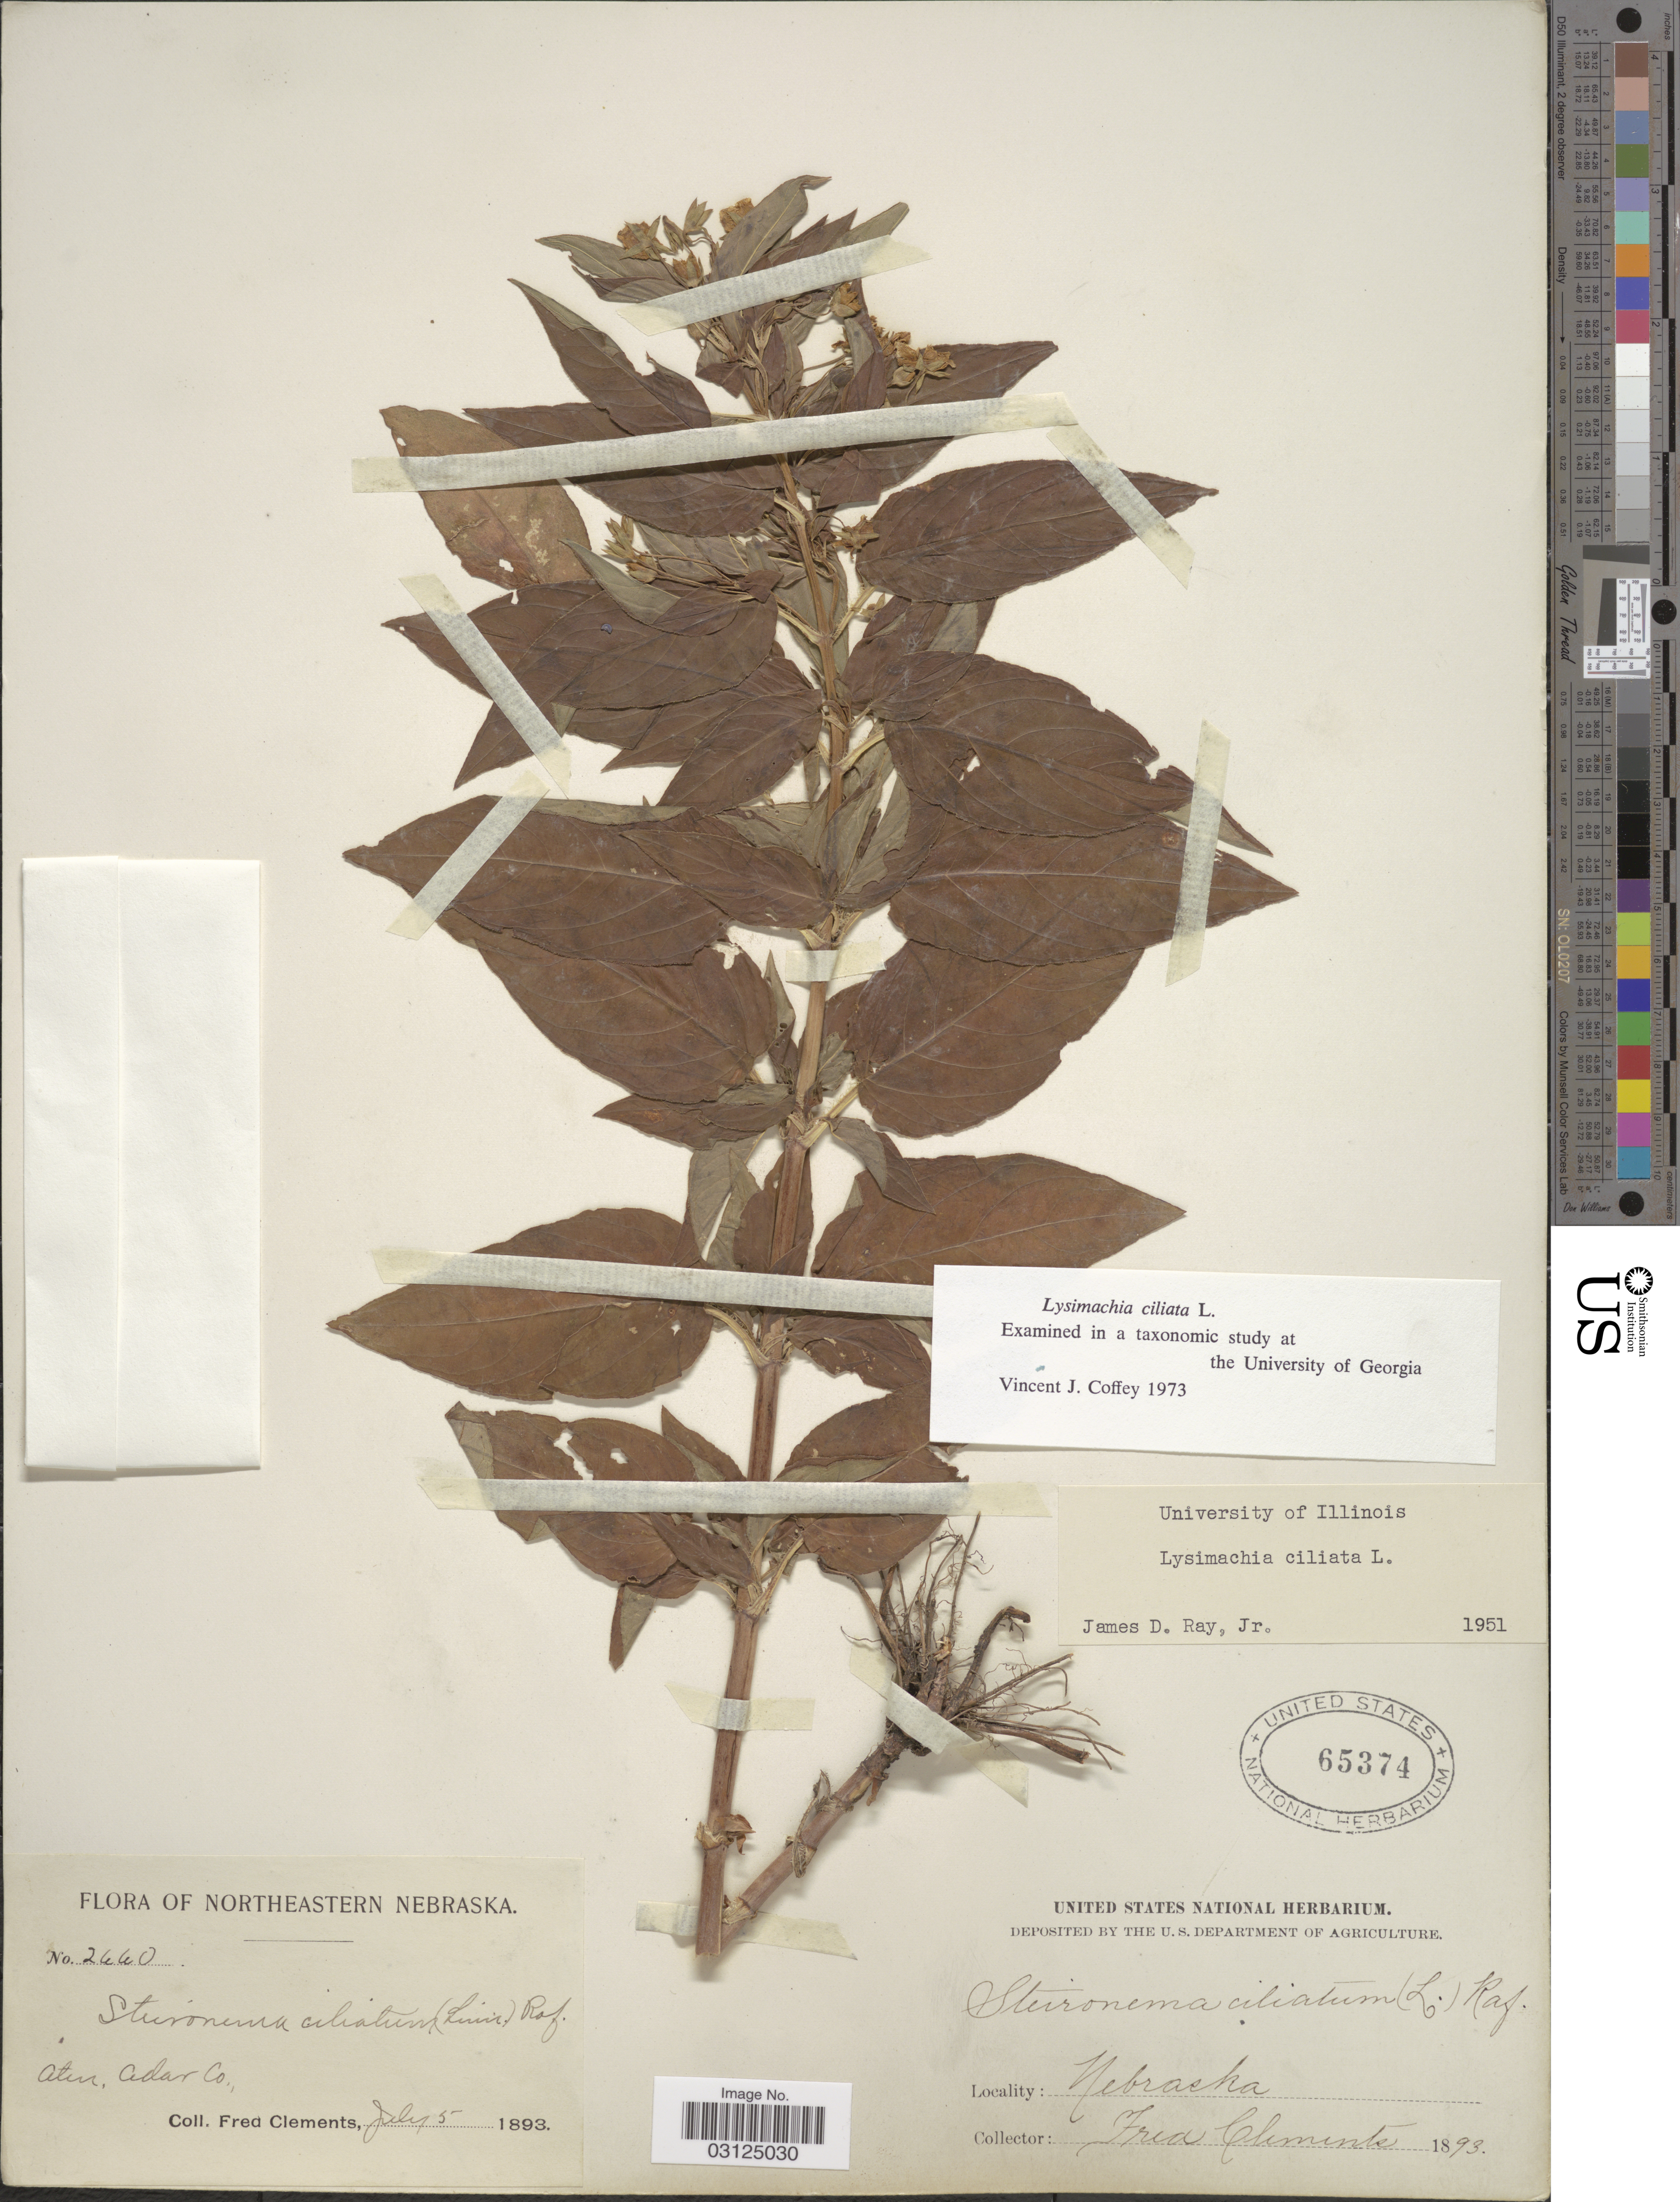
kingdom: Plantae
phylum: Tracheophyta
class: Magnoliopsida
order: Ericales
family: Primulaceae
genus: Lysimachia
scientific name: Lysimachia ciliata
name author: L.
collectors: F. E. Clements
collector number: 2440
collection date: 1893-07-05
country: United States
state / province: Nebraska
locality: Northeastern Nebraska. Aten, Adar Co.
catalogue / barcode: US 65374